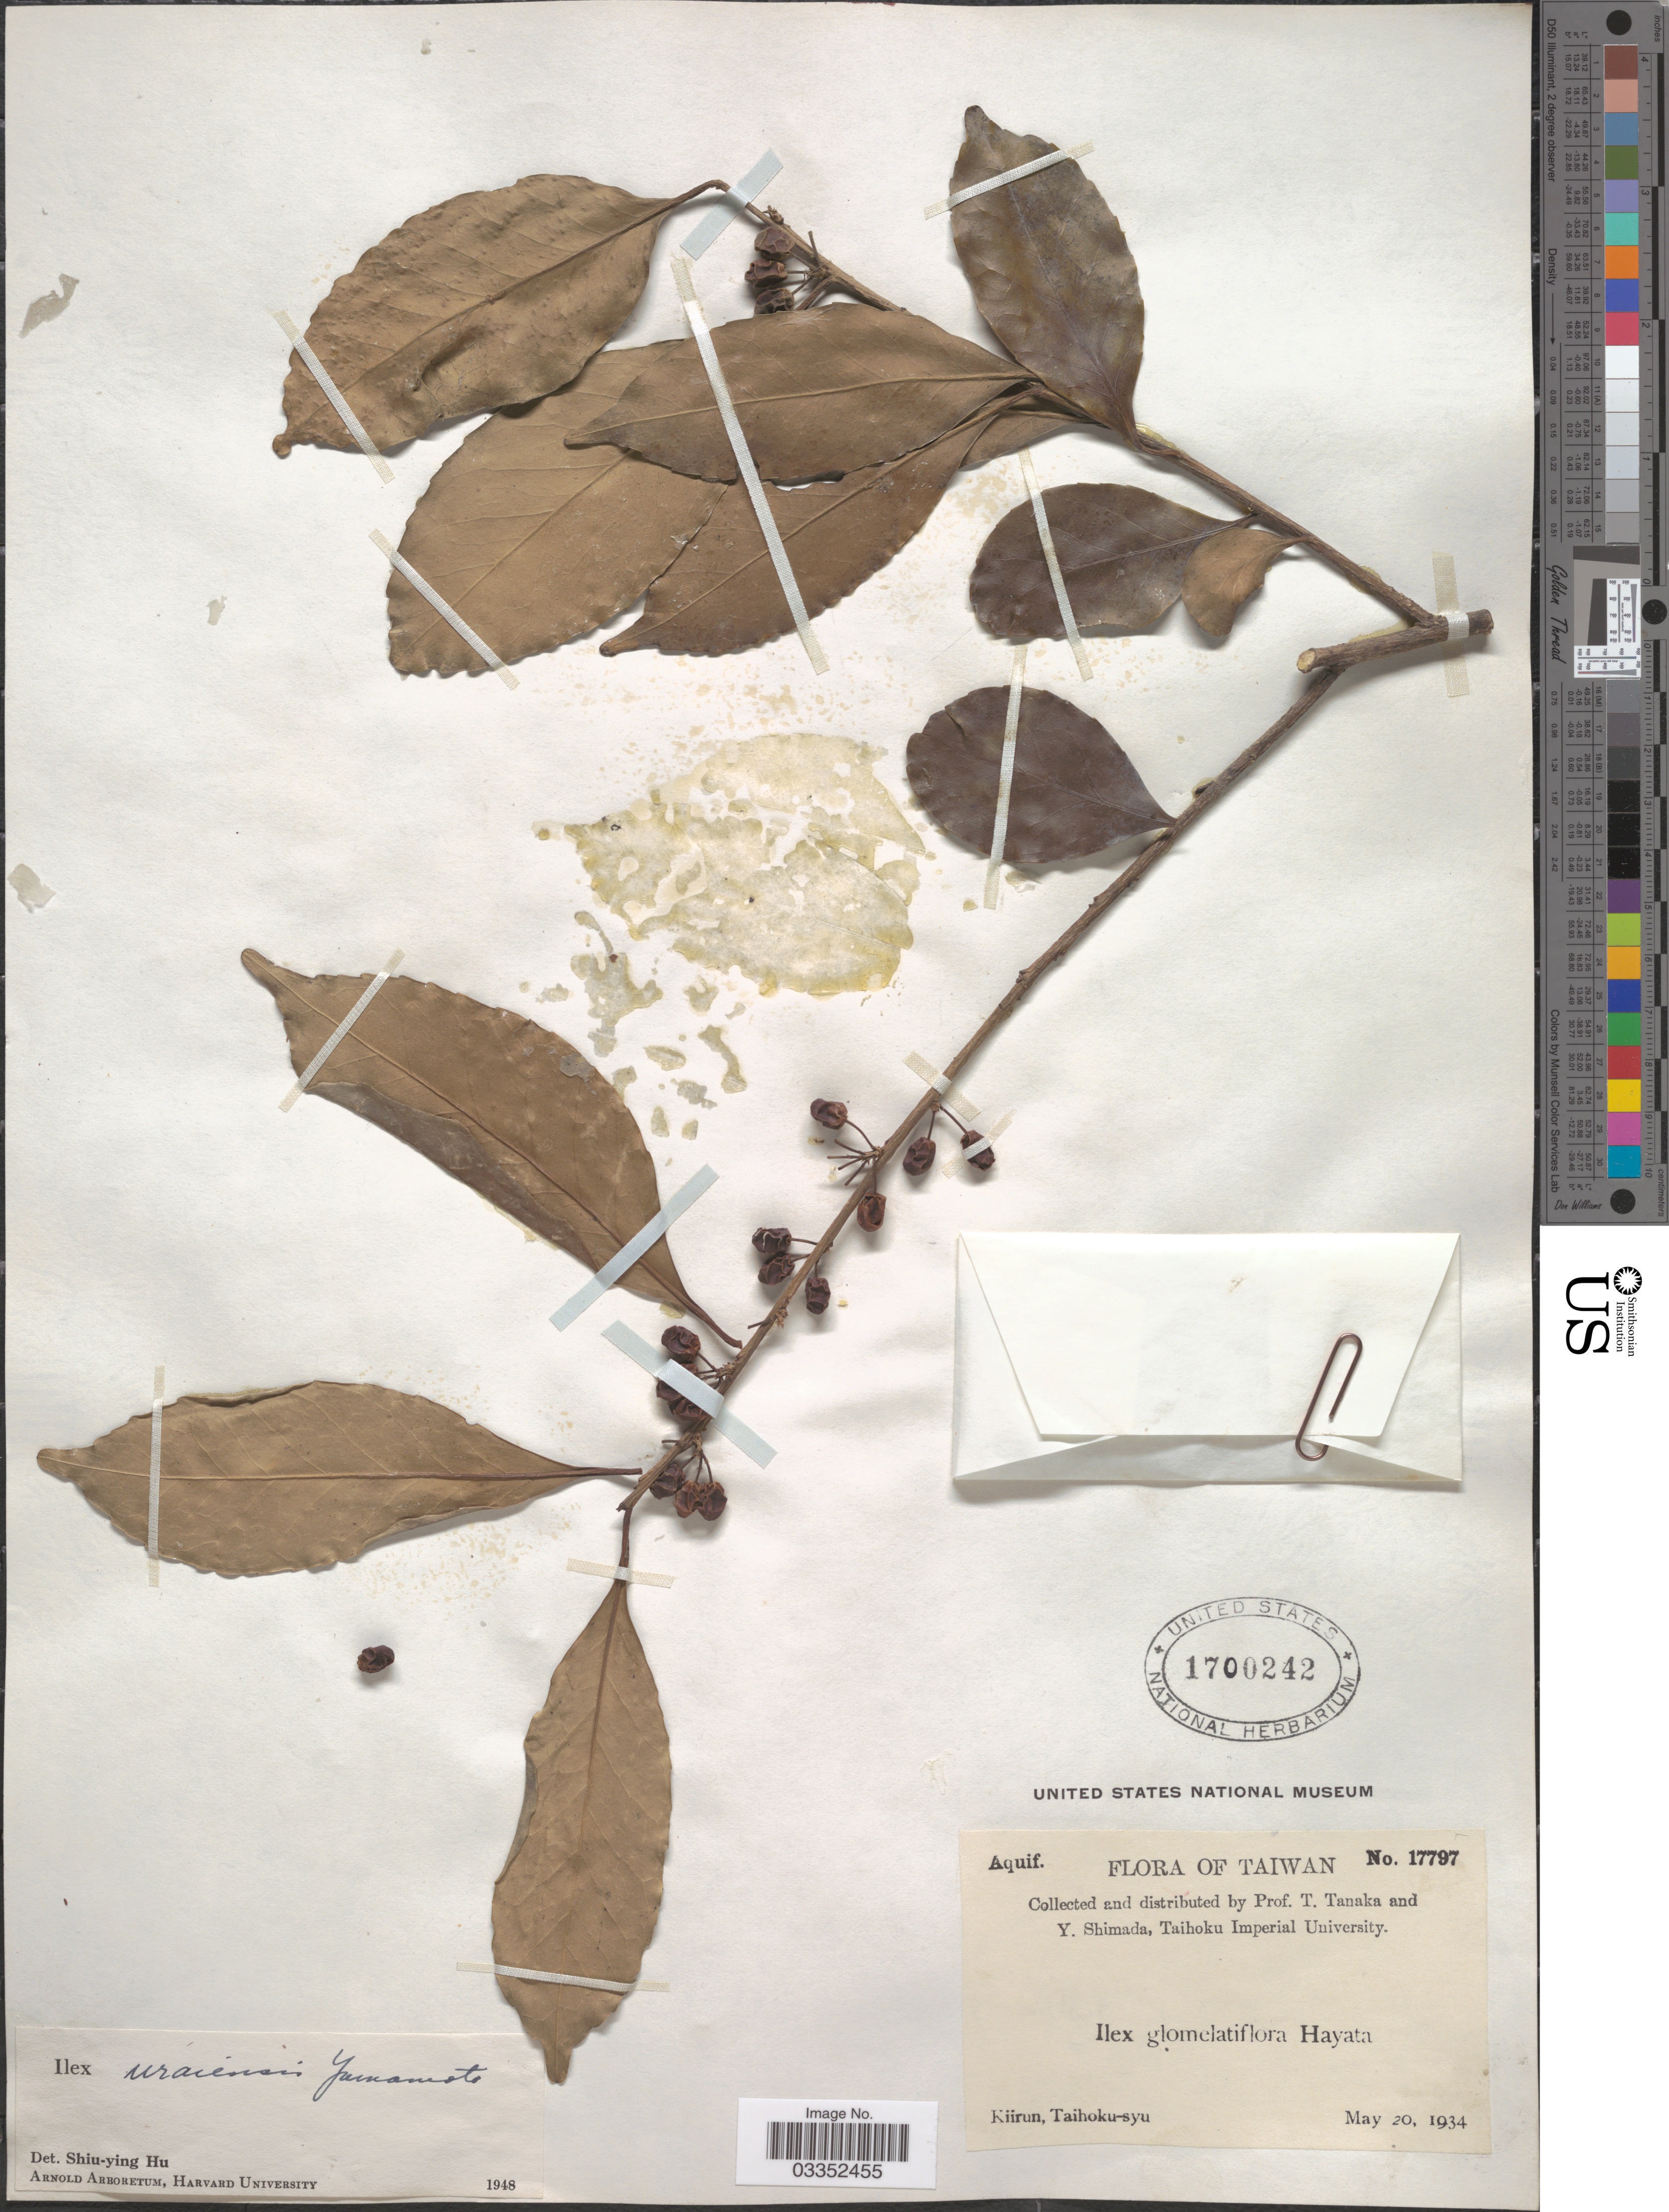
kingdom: Plantae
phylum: Tracheophyta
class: Magnoliopsida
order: Aquifoliales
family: Aquifoliaceae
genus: Ilex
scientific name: Ilex uraiensis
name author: Yamam.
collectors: T. Tanaka & Y. Shimada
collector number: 17797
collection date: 1934-05-20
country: Taiwan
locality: Kiirun, Taihoku-syu.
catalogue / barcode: US 1700242